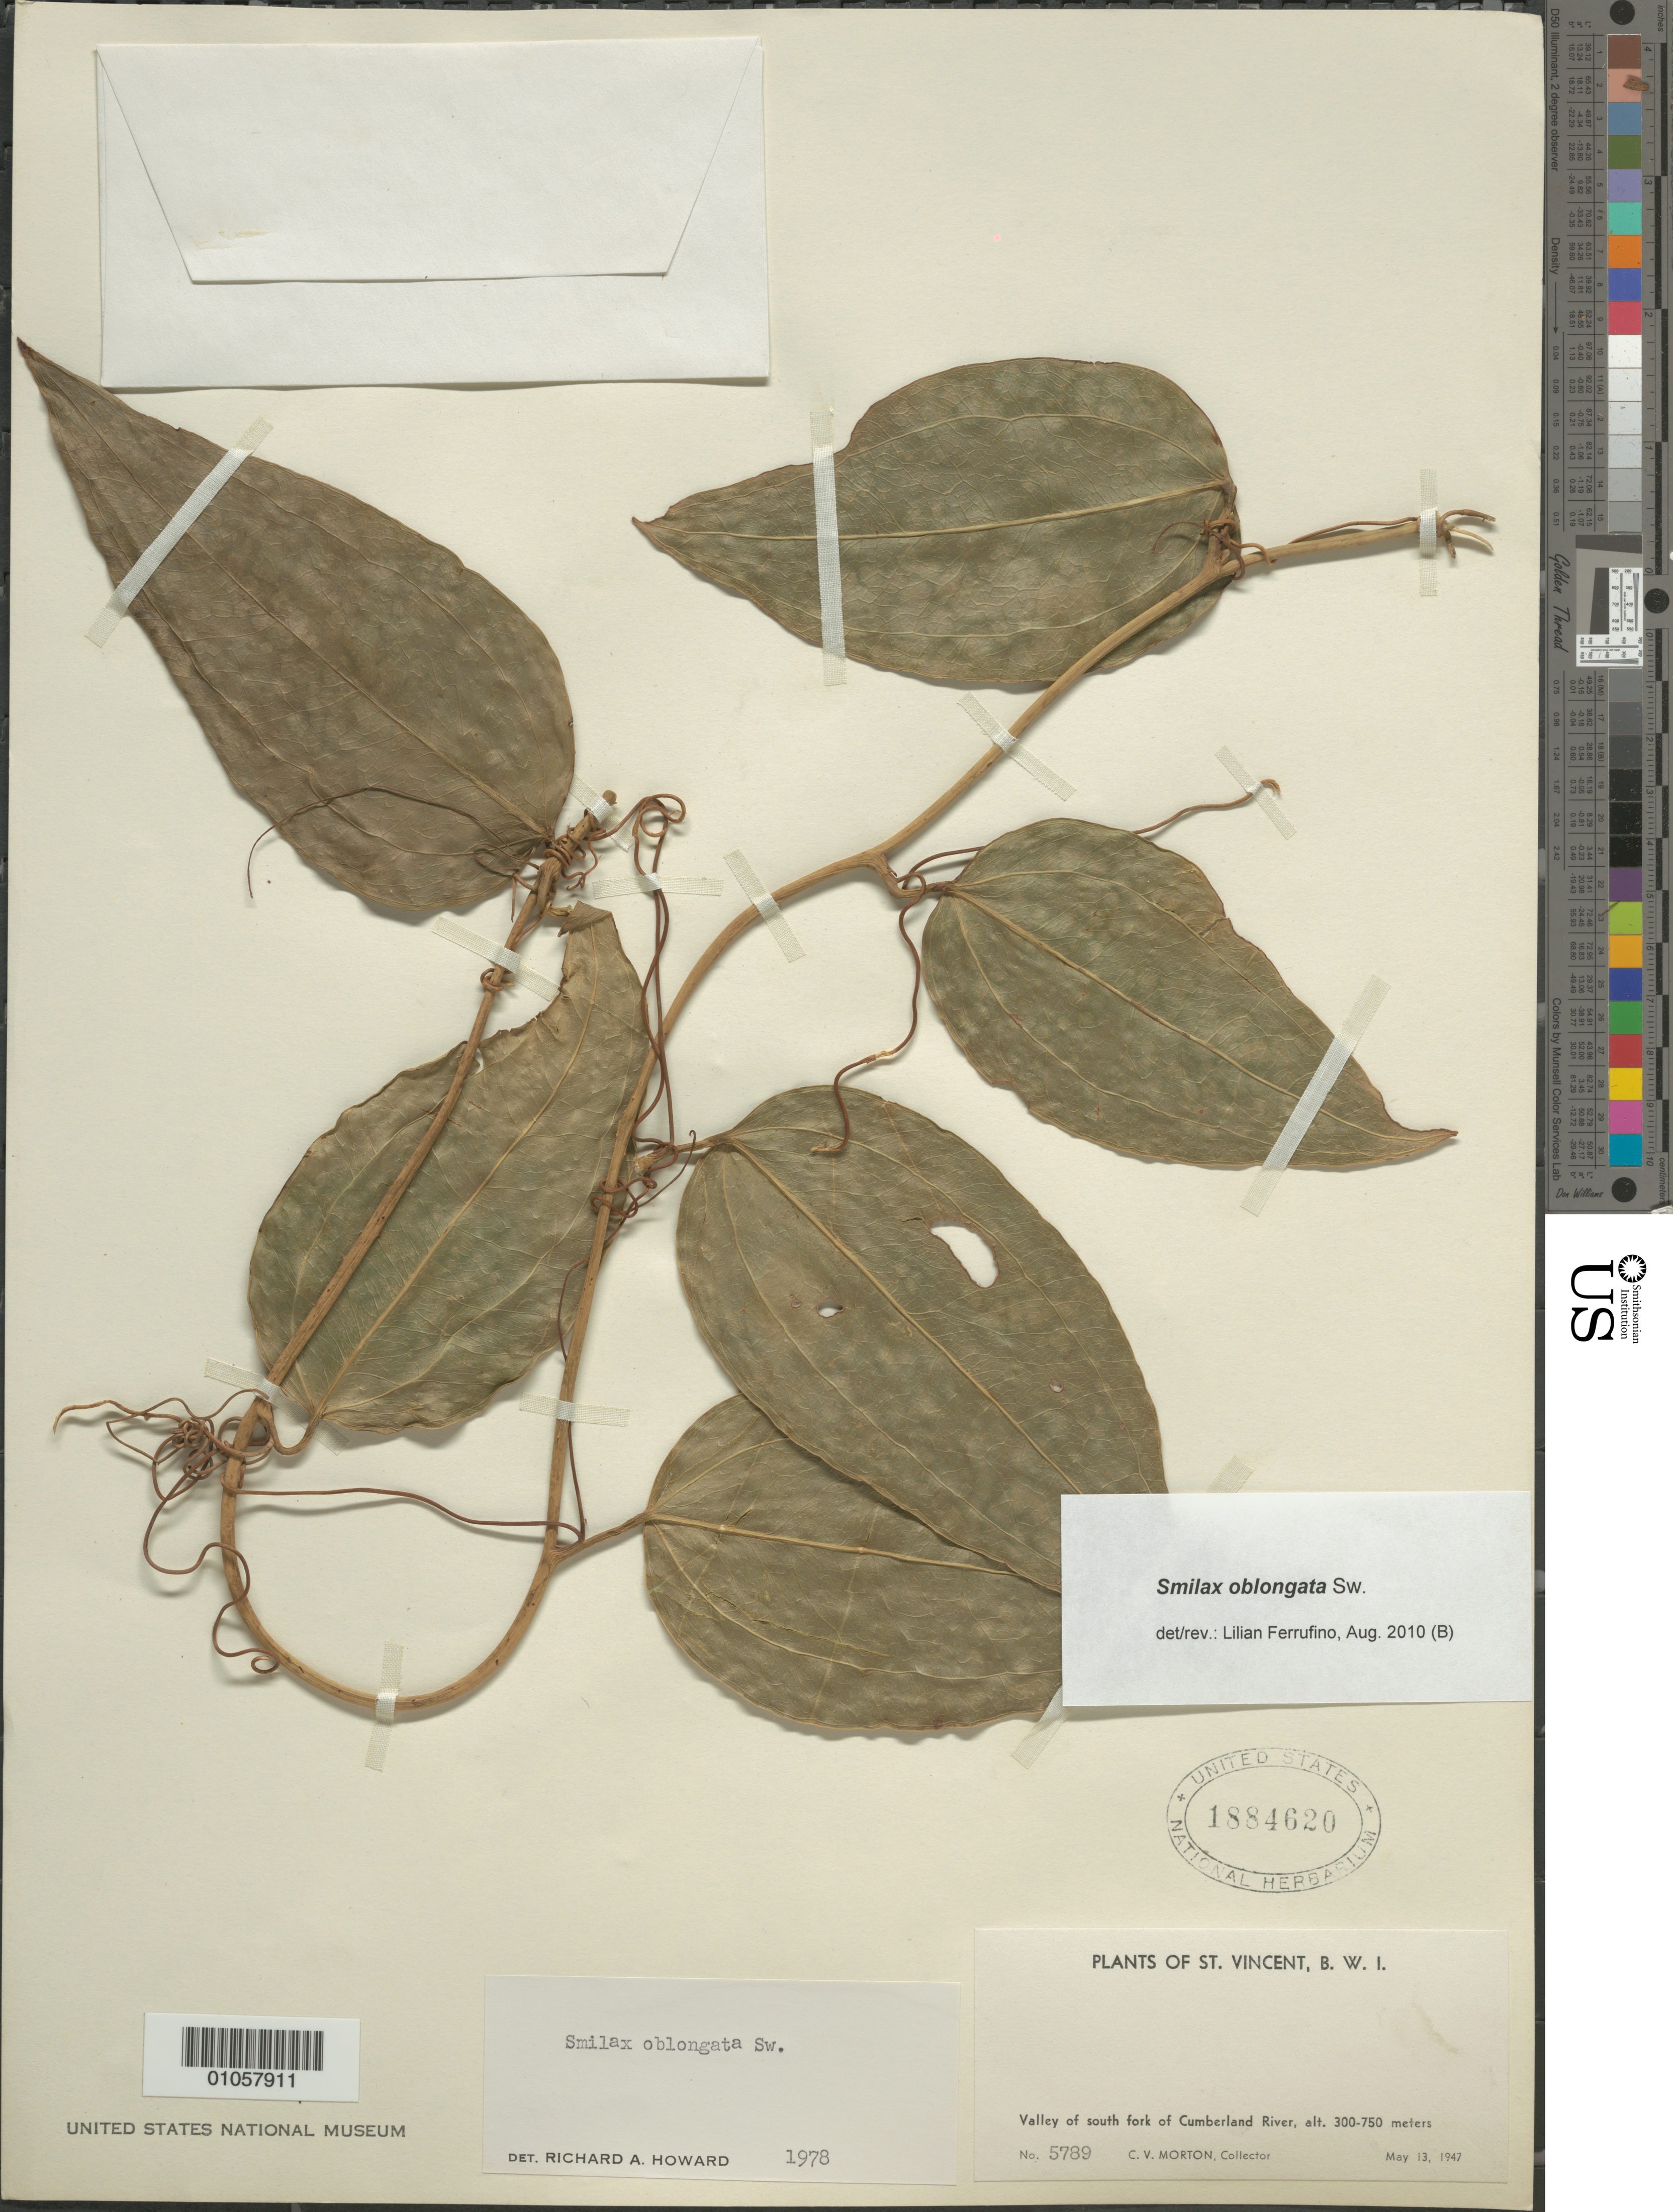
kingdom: Plantae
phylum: Tracheophyta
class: Liliopsida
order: Liliales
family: Smilacaceae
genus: Smilax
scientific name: Smilax oblongata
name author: Sw.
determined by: Ferrufino, L., (USJ), Herbario Universidad de Costa Rica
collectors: C. V. Morton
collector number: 5789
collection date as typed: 13 May 1947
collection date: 1947-05-13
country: St. Vincent - Grenadines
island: St. Vincent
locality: Cumberland River, valley of south fork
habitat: Valley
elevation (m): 300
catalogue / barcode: US 1884620